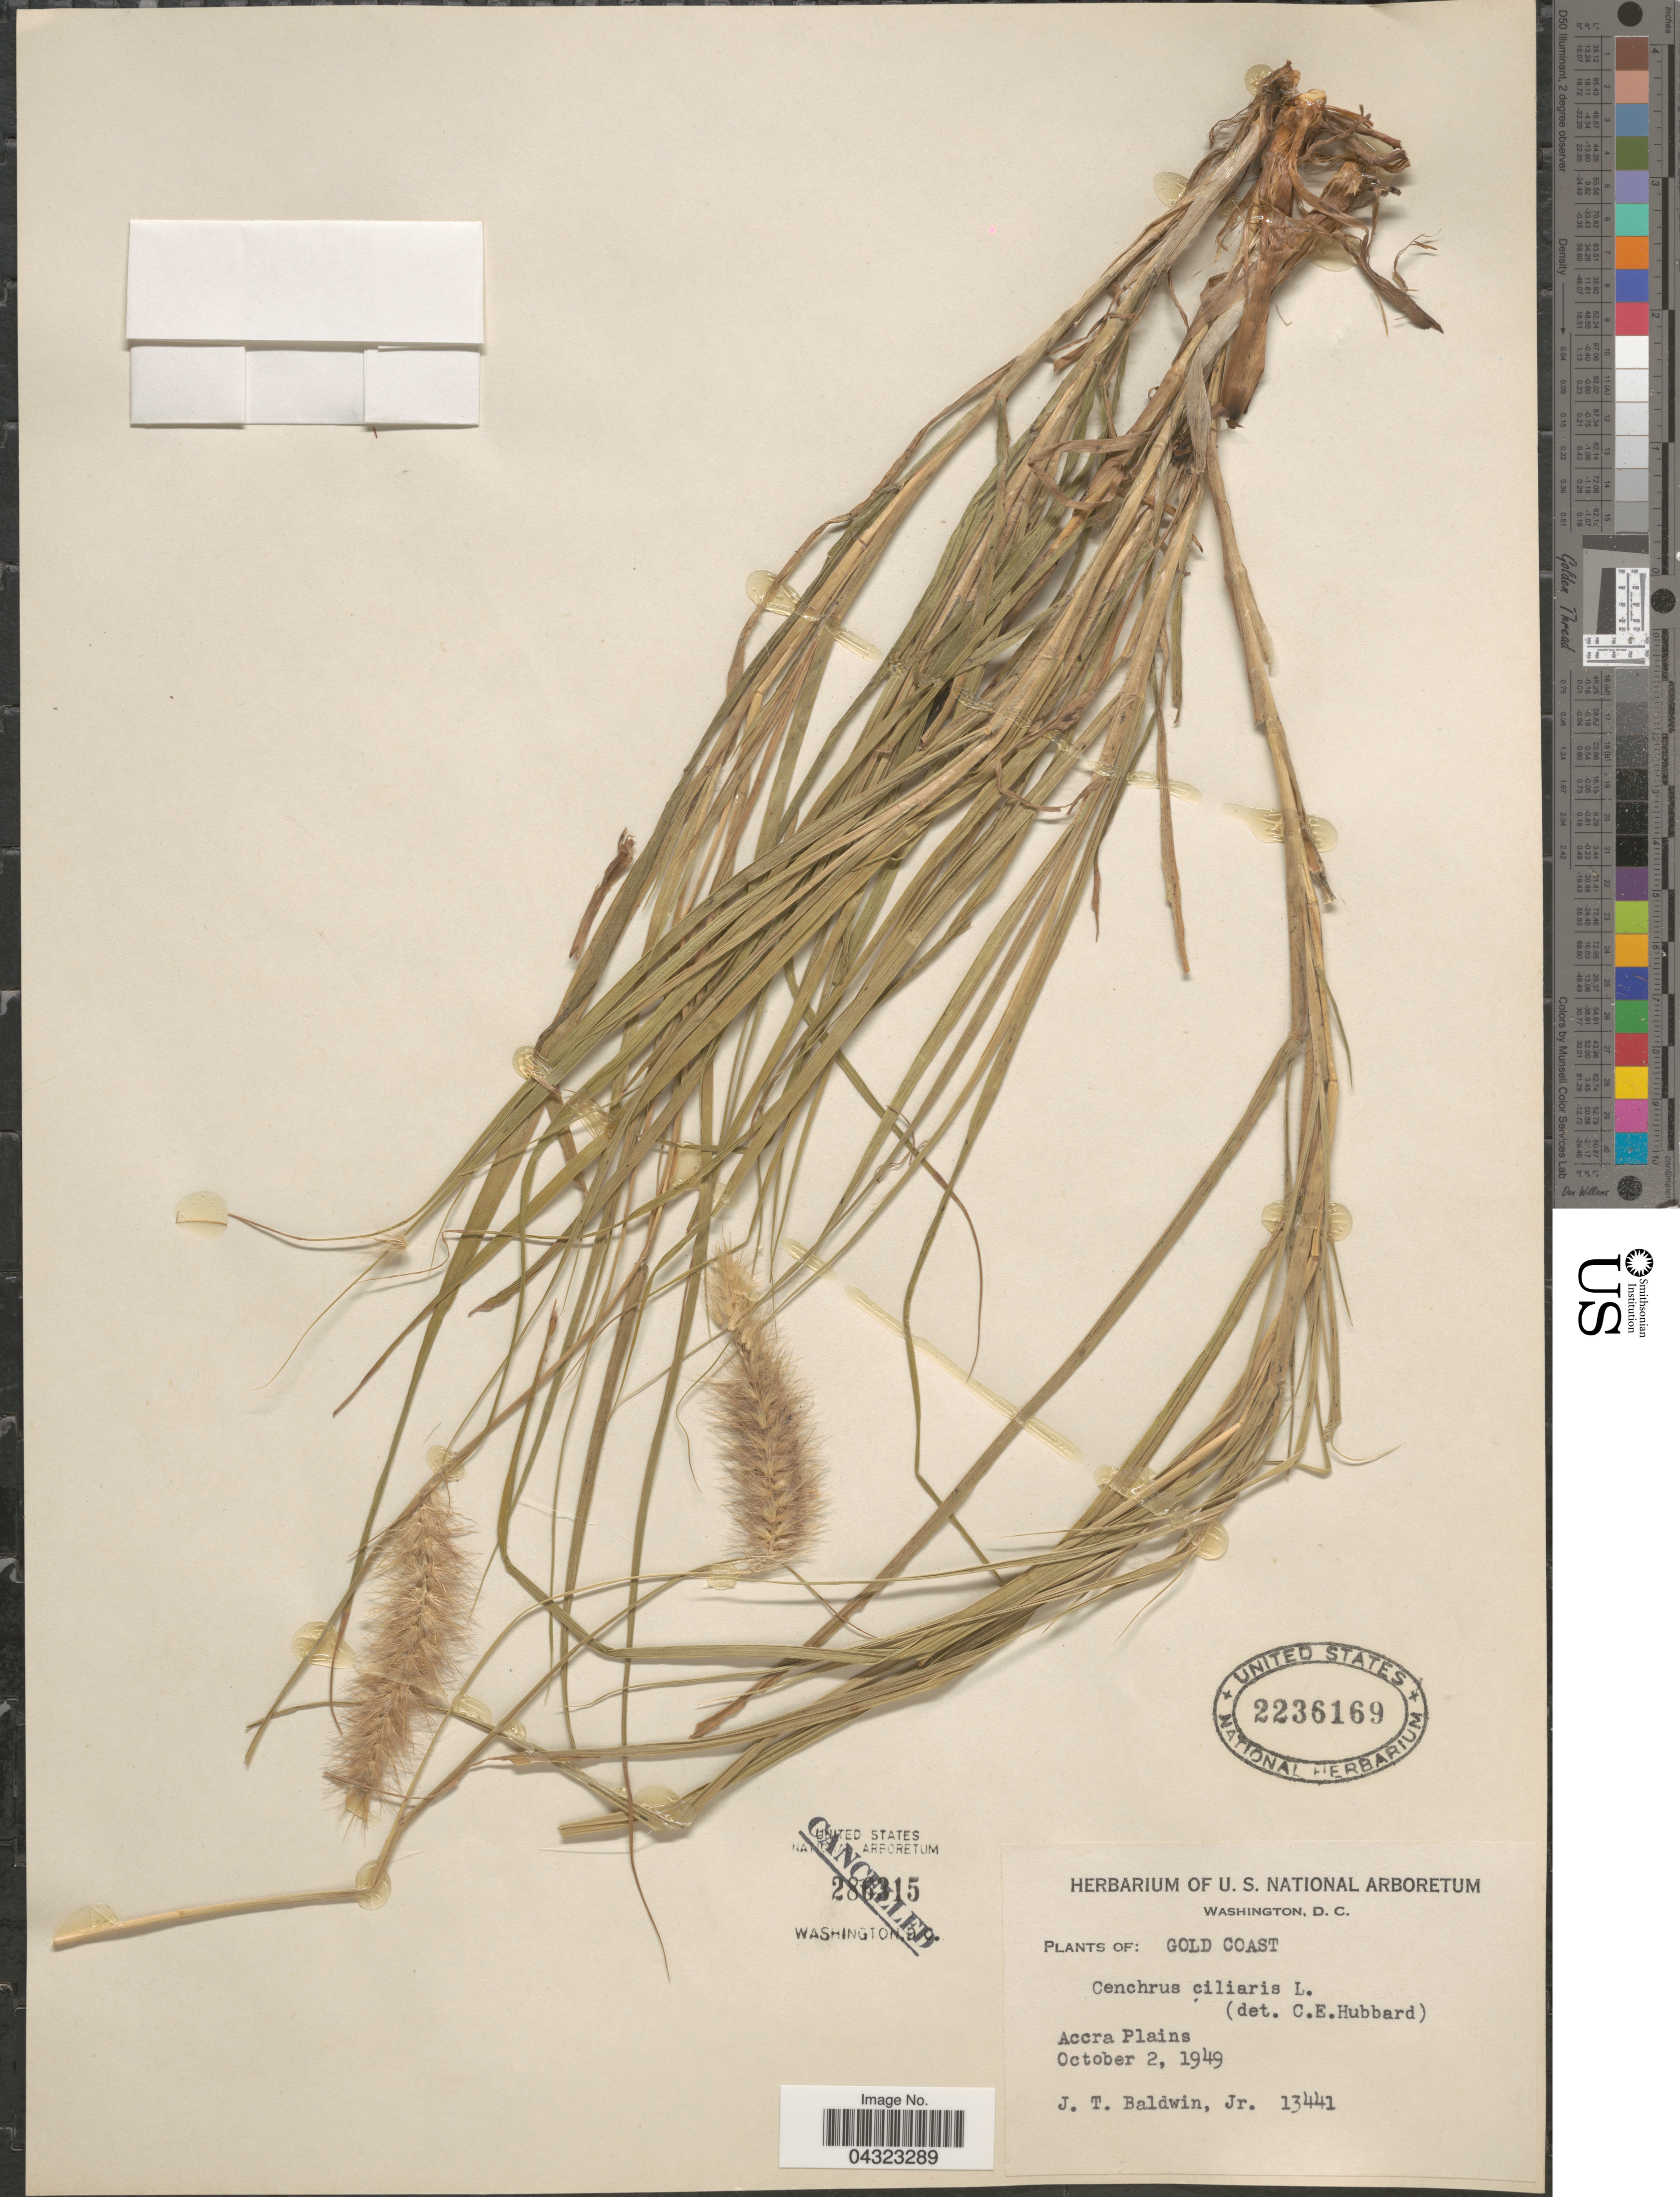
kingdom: Plantae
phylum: Tracheophyta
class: Liliopsida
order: Poales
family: Poaceae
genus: Cenchrus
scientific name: Cenchrus ciliaris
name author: L.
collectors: J. T. Baldwin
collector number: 13441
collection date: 1949-10-02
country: Ghana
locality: Gold Coast. Accra Plains.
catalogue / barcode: US 2236169